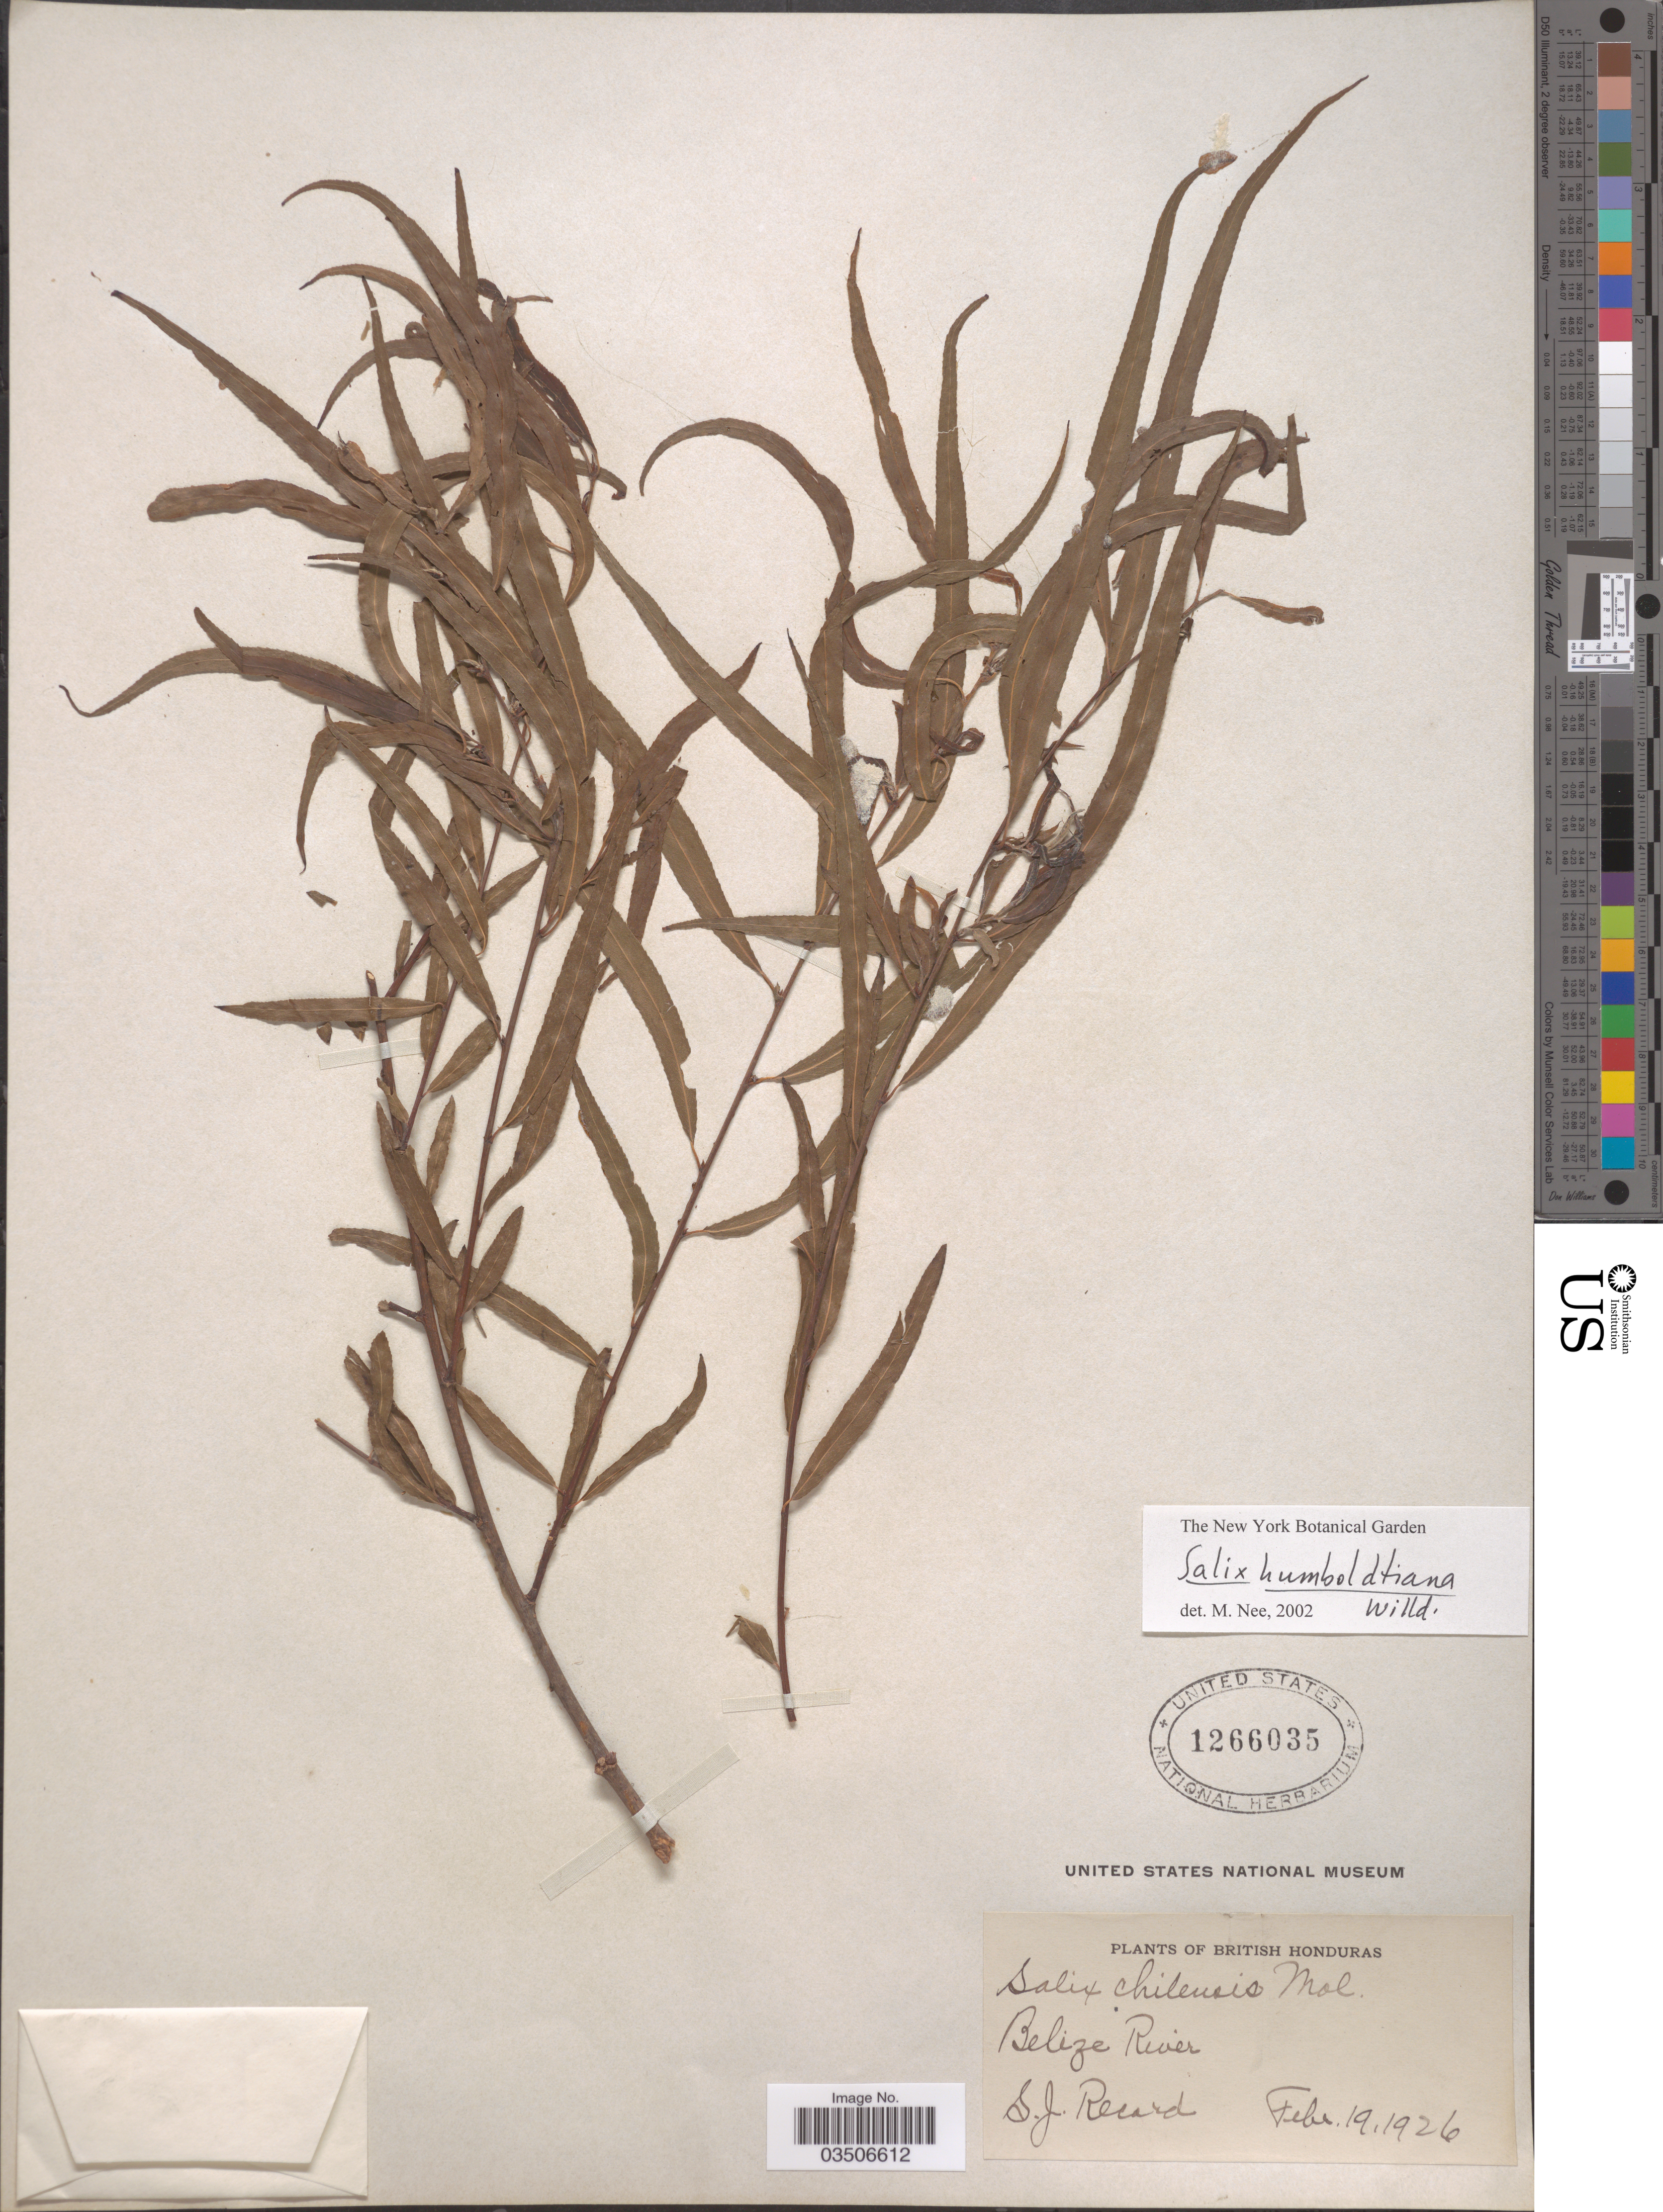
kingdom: Plantae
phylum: Tracheophyta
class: Magnoliopsida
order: Malpighiales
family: Salicaceae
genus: Salix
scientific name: Salix humboldtiana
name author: Willd.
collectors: S. J. Record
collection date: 1926-02-19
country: Belize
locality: British Honduras. Belize River.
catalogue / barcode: US 1266035